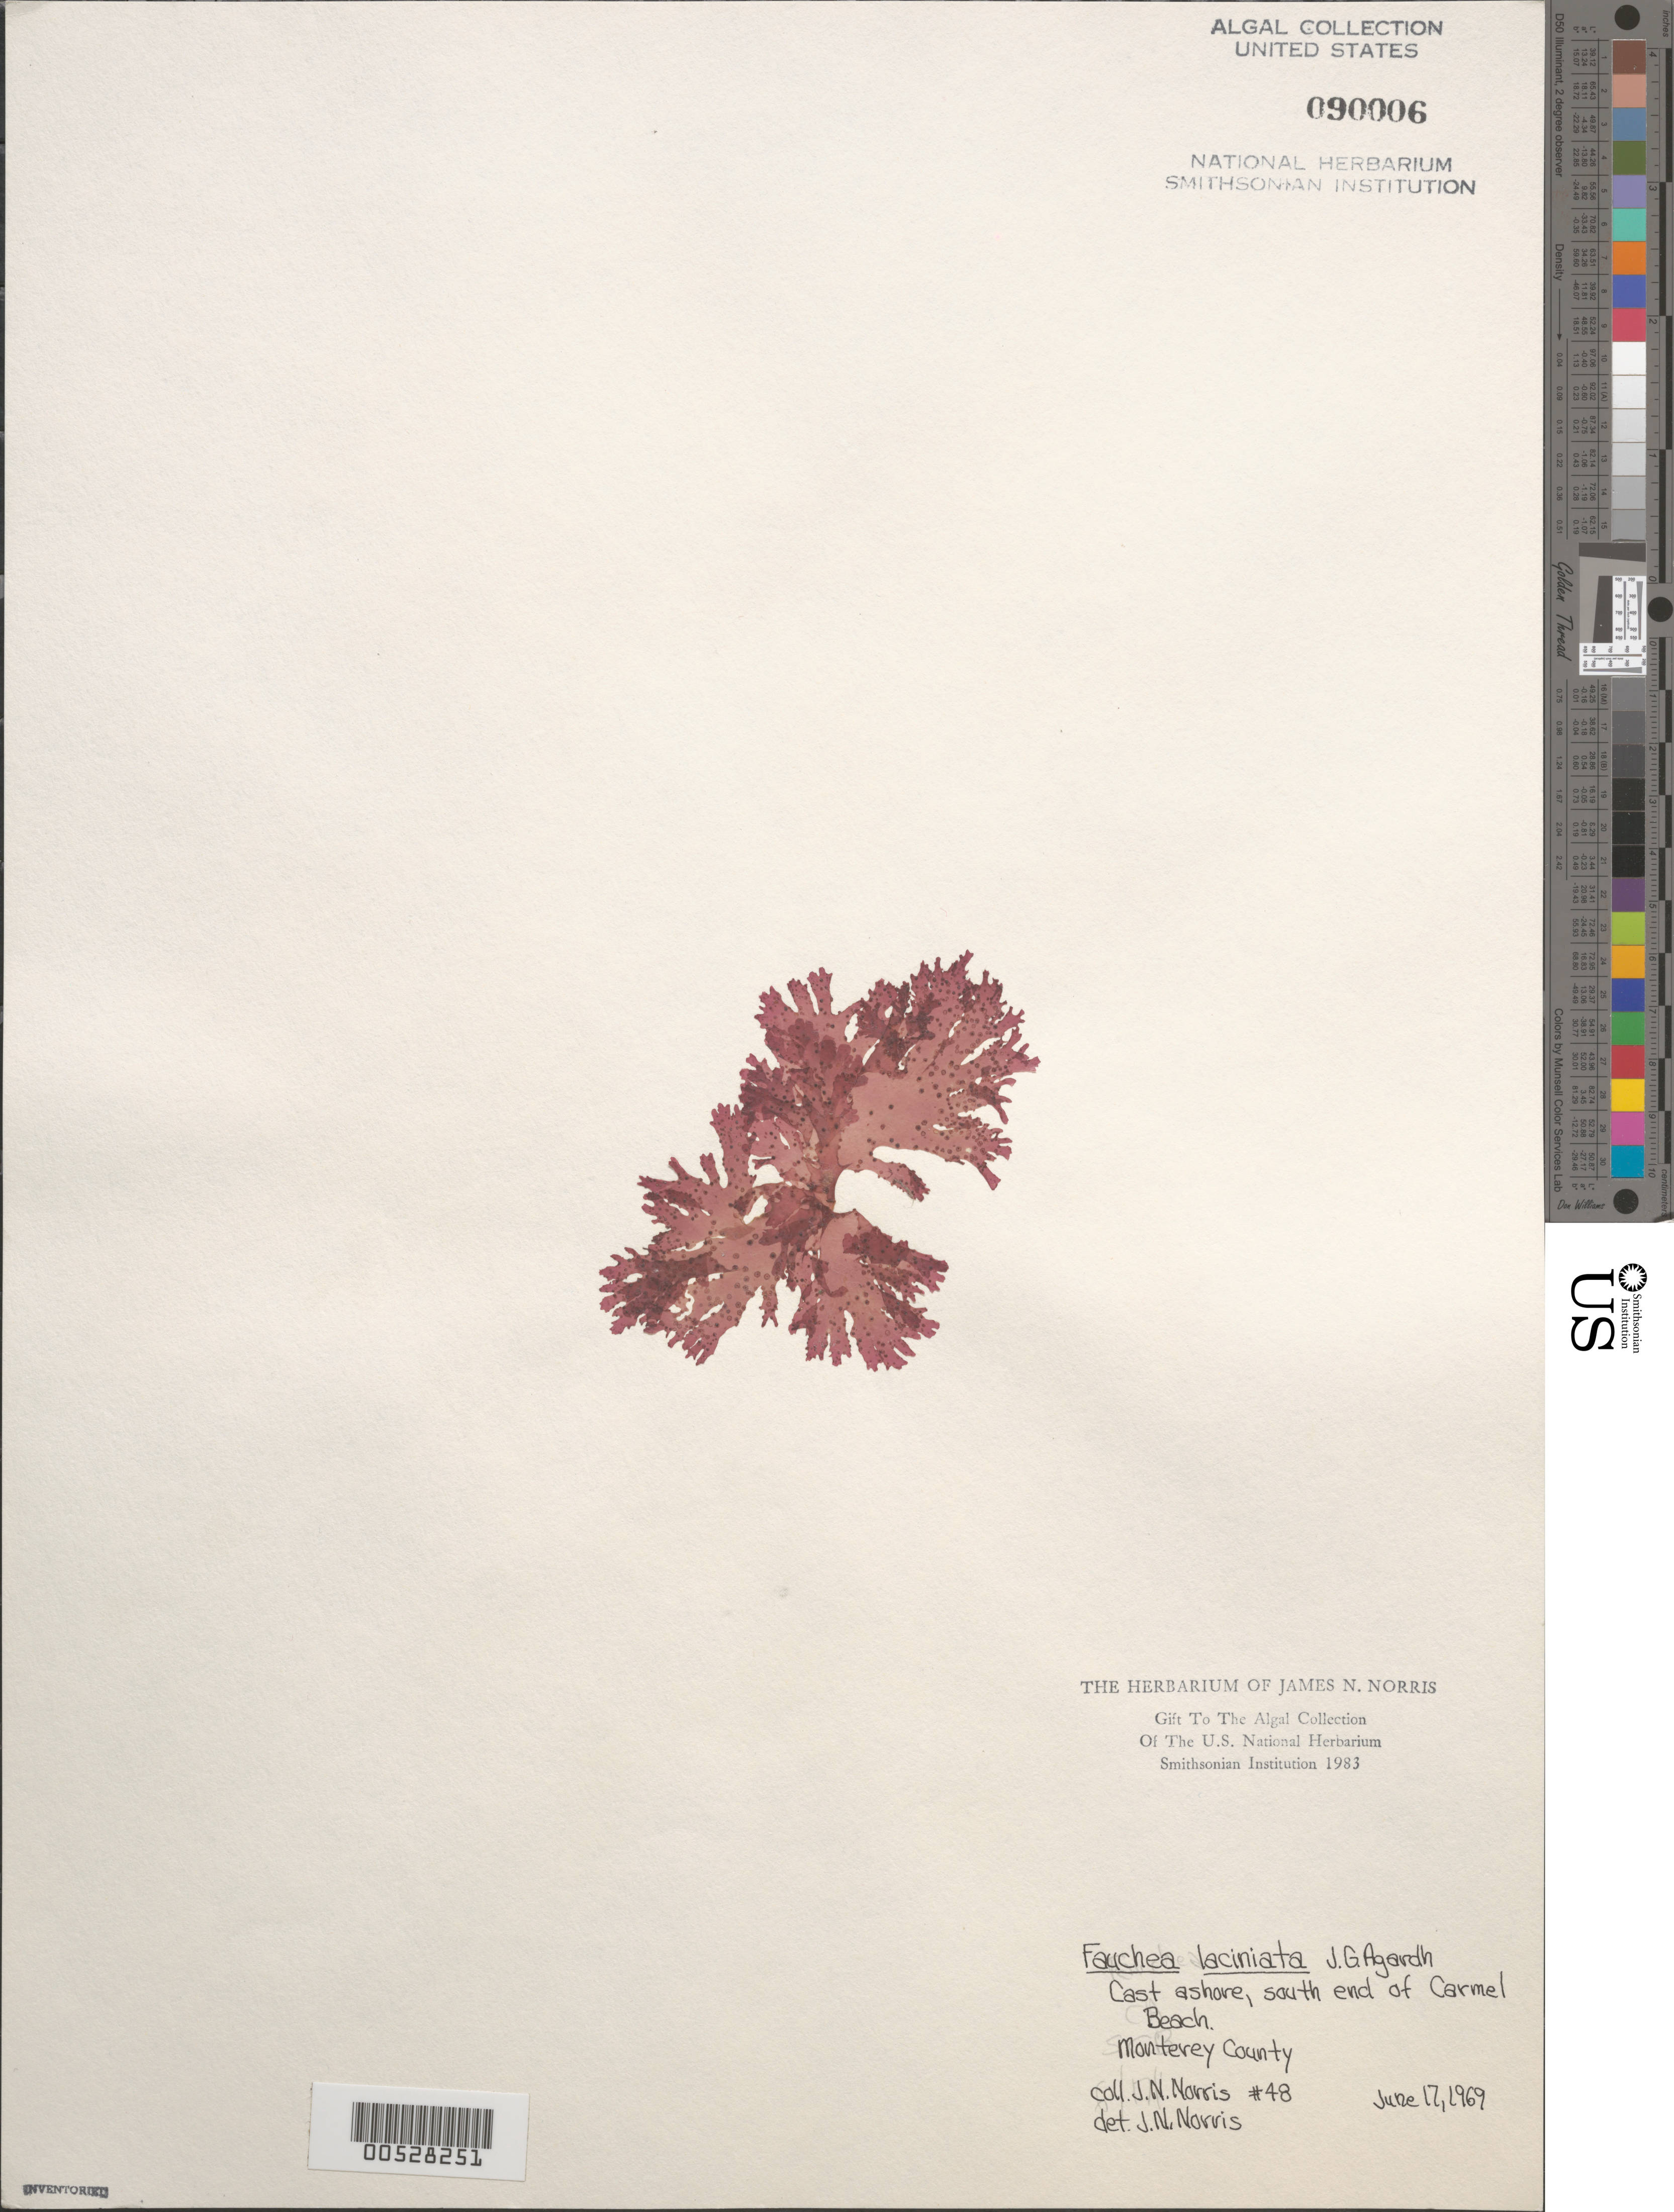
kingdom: Plantae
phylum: Rhodophyta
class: Florideophyceae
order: Rhodymeniales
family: Faucheaceae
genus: Gloiocladia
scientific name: Gloiocladia laciniata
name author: (J. Agardh) Rodríguez-Prieto & N. Sánchez in Rodríguez-Prieto et al.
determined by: Algae name updating Project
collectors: J. N. Norris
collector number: JN-48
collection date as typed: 17 Jun 1969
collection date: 1969-06-17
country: United States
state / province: California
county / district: Monterey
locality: Carmel Beach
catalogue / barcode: US 90006